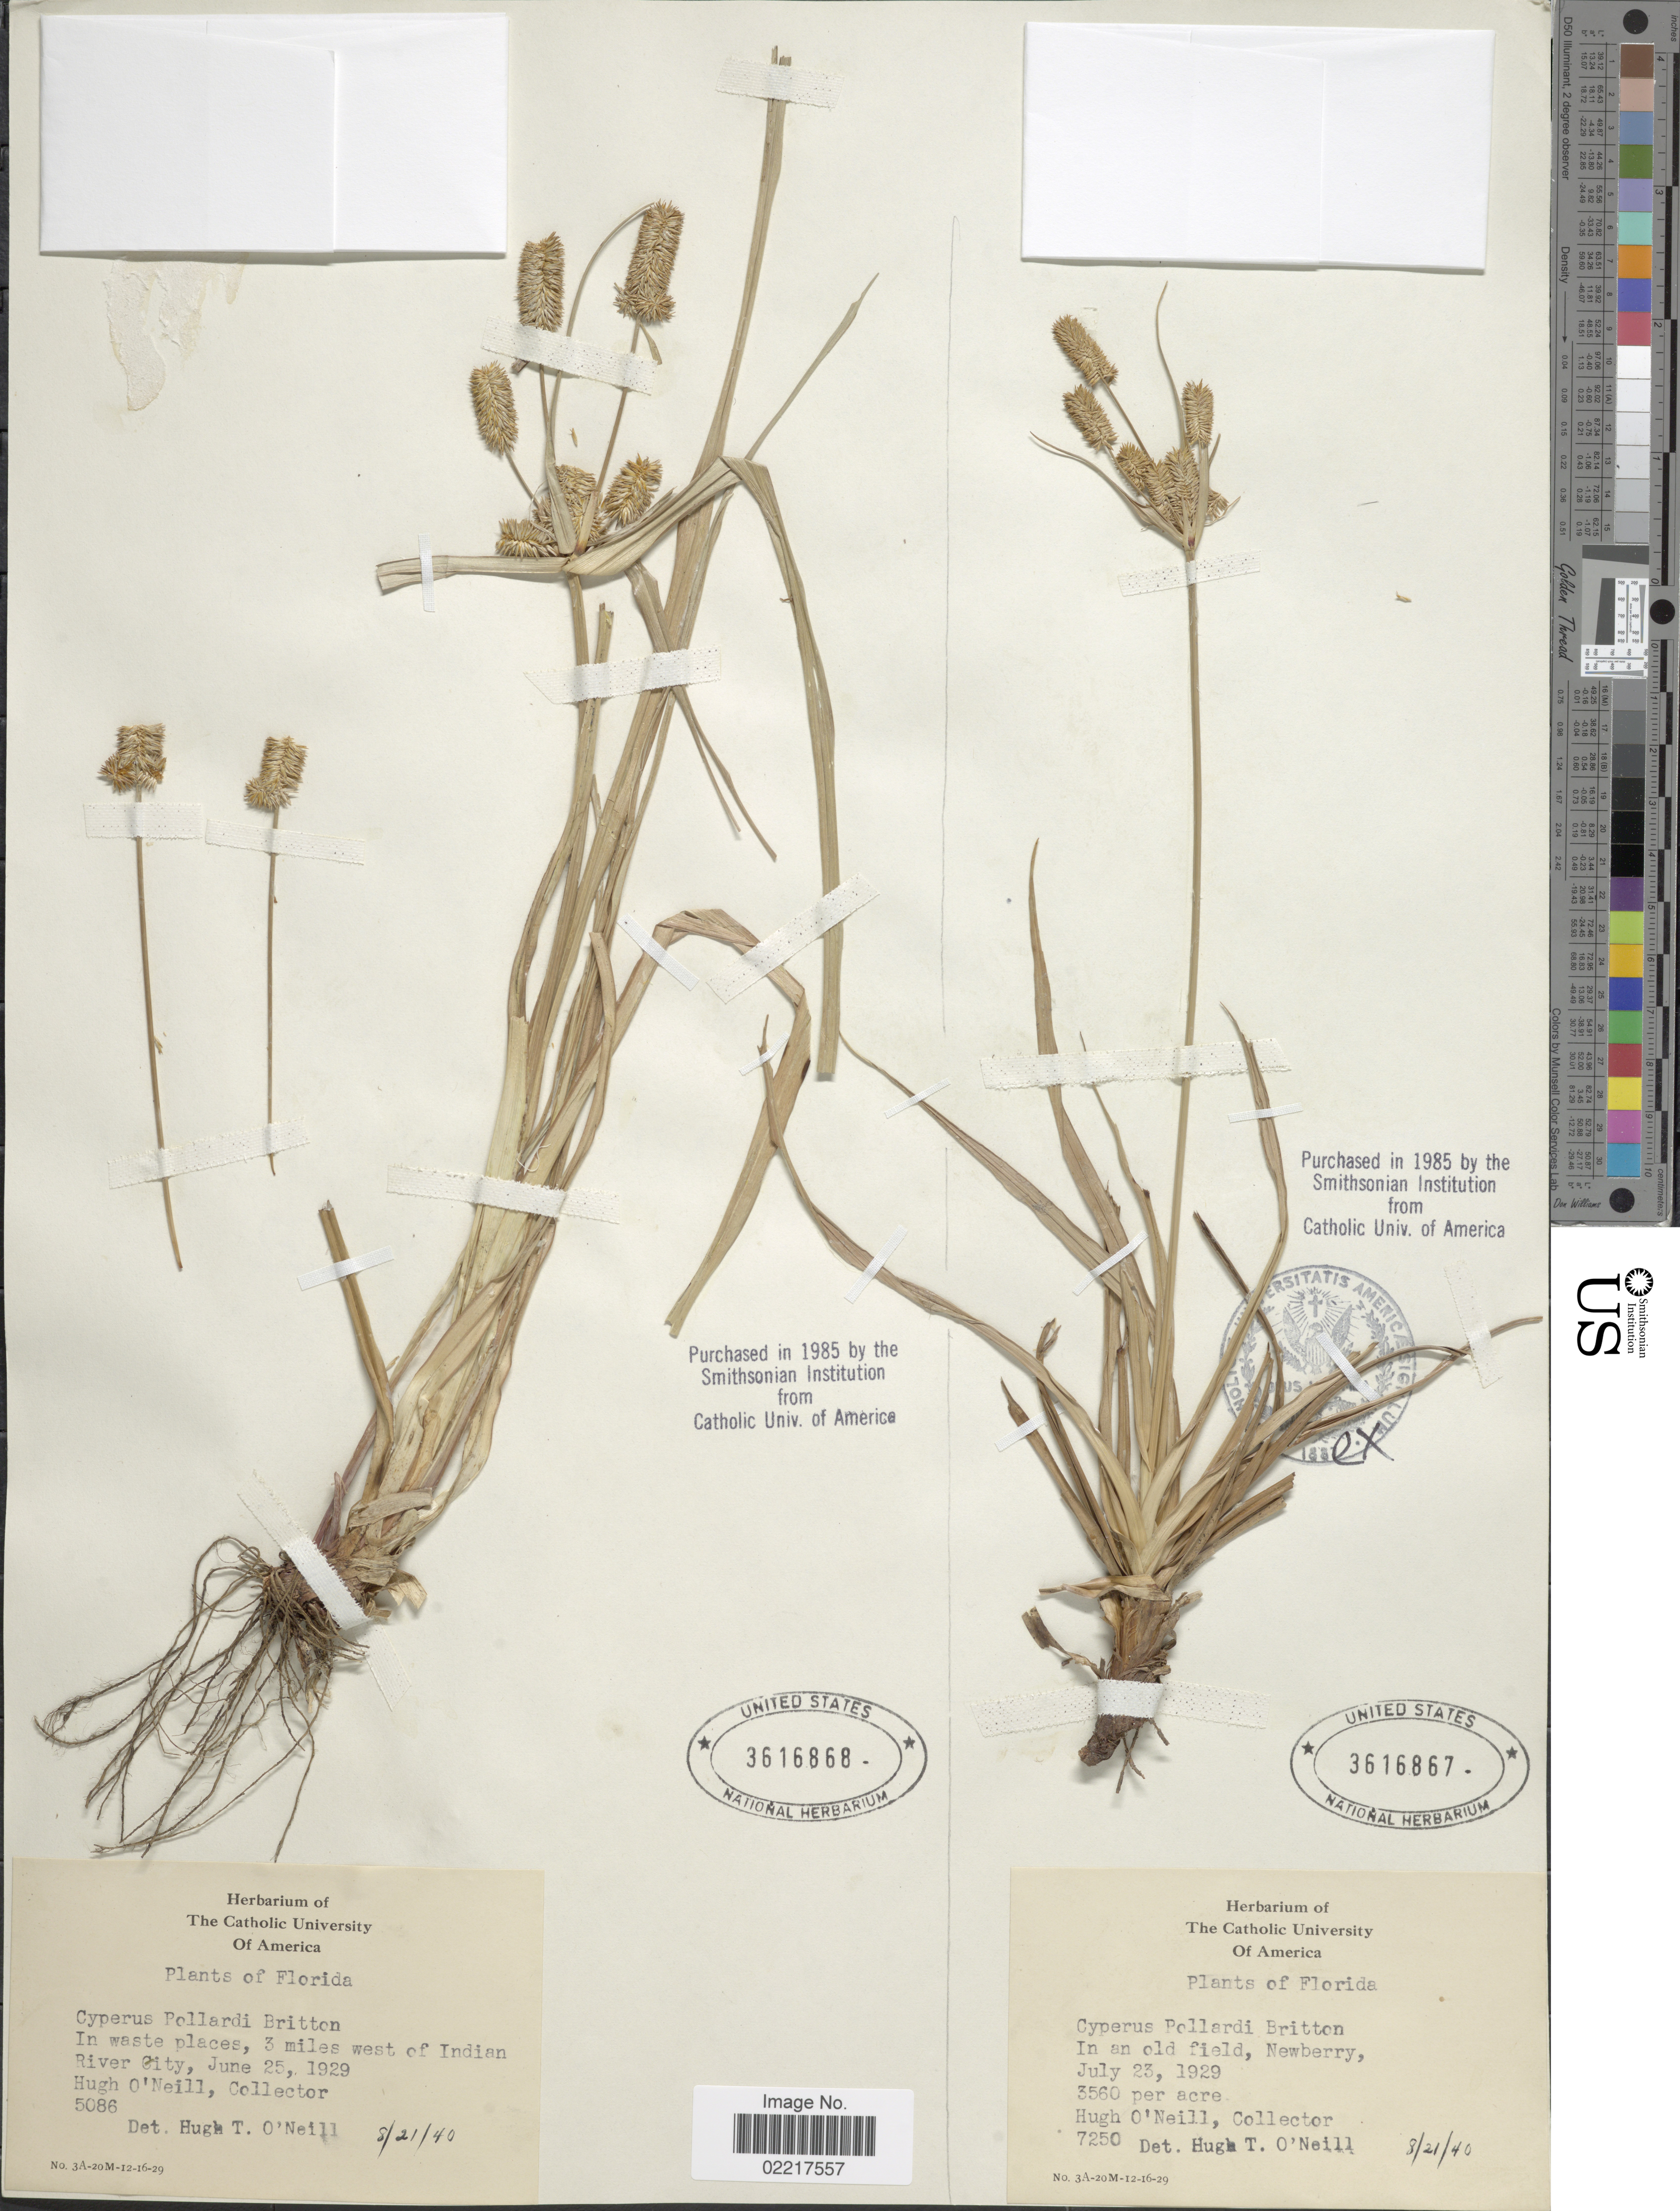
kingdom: Plantae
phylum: Tracheophyta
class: Liliopsida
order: Poales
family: Cyperaceae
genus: Cyperus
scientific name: Cyperus ovatus var. ovatus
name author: Baldwin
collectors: H. O'Neill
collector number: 7250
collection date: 1929-07-23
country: United States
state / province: Florida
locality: In an old field, Newberry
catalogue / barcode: US 3616867